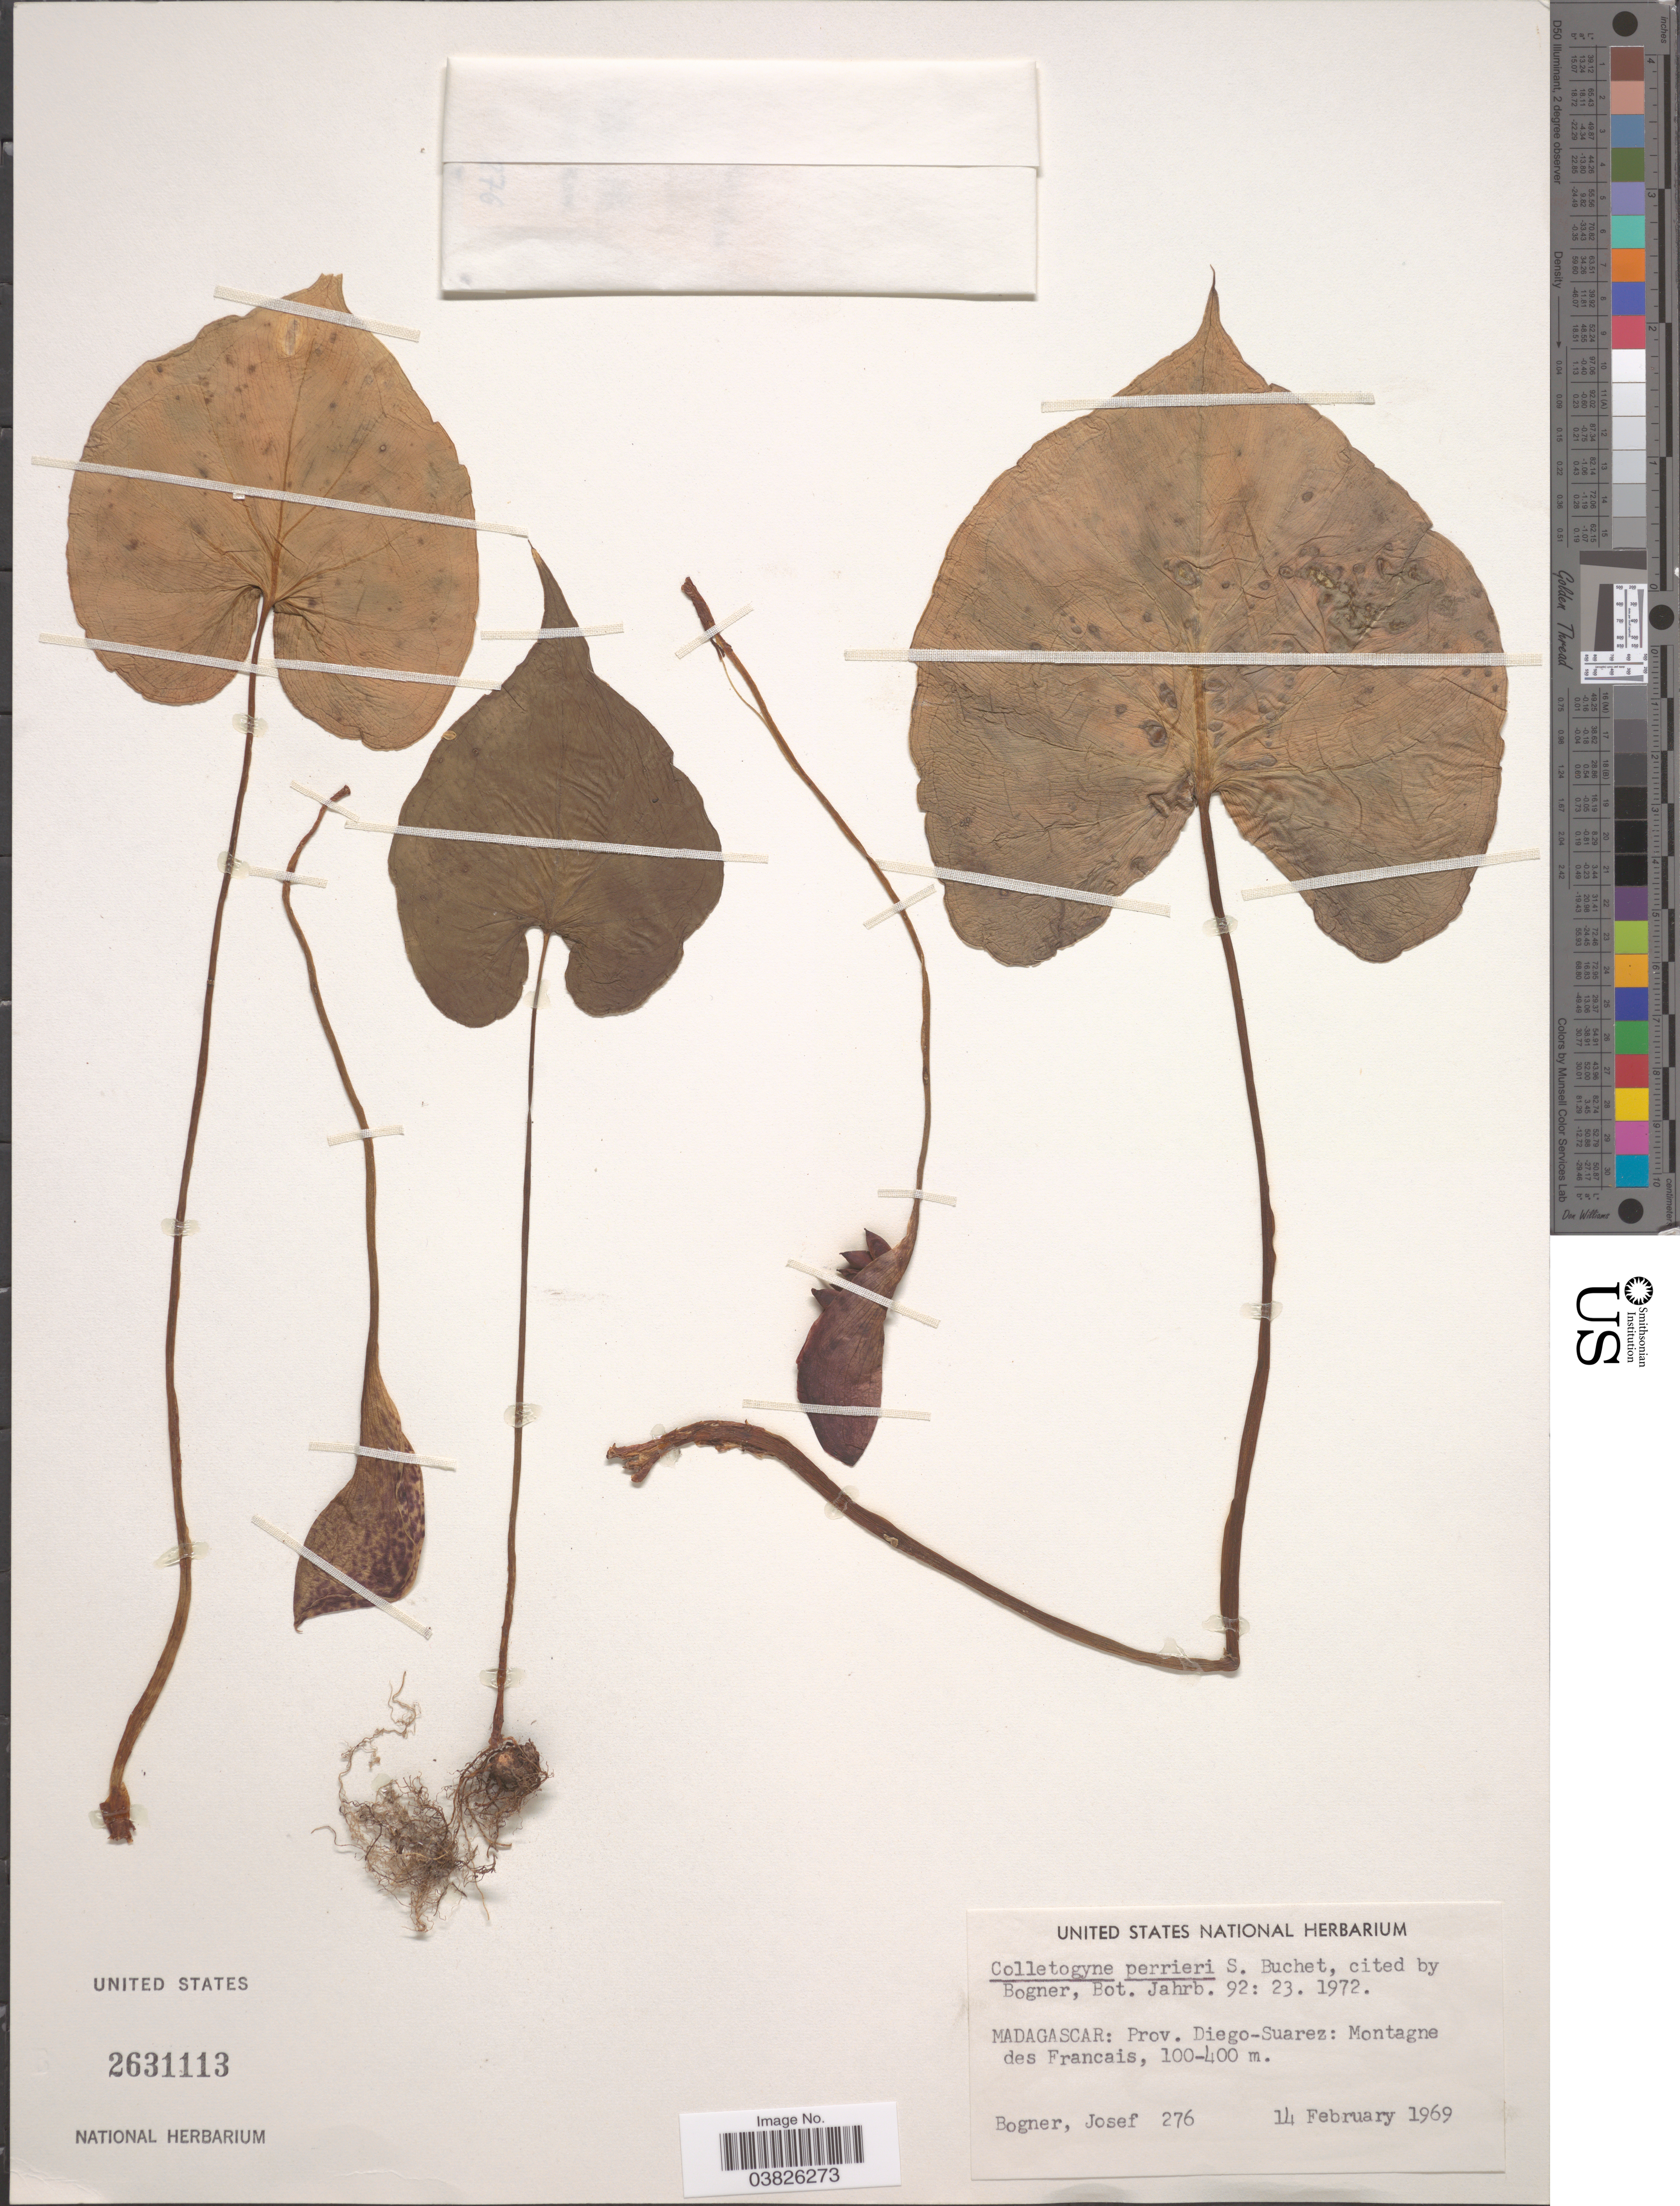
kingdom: Plantae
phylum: Tracheophyta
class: Liliopsida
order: Alismatales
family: Araceae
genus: Colletogyne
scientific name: Colletogyne perrieri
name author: Buchet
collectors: J. Bogner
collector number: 276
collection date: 1969-02-14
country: Madagascar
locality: Prov. Diego-Suarez: Montagne des Francais.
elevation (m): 100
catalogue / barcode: US 2631113